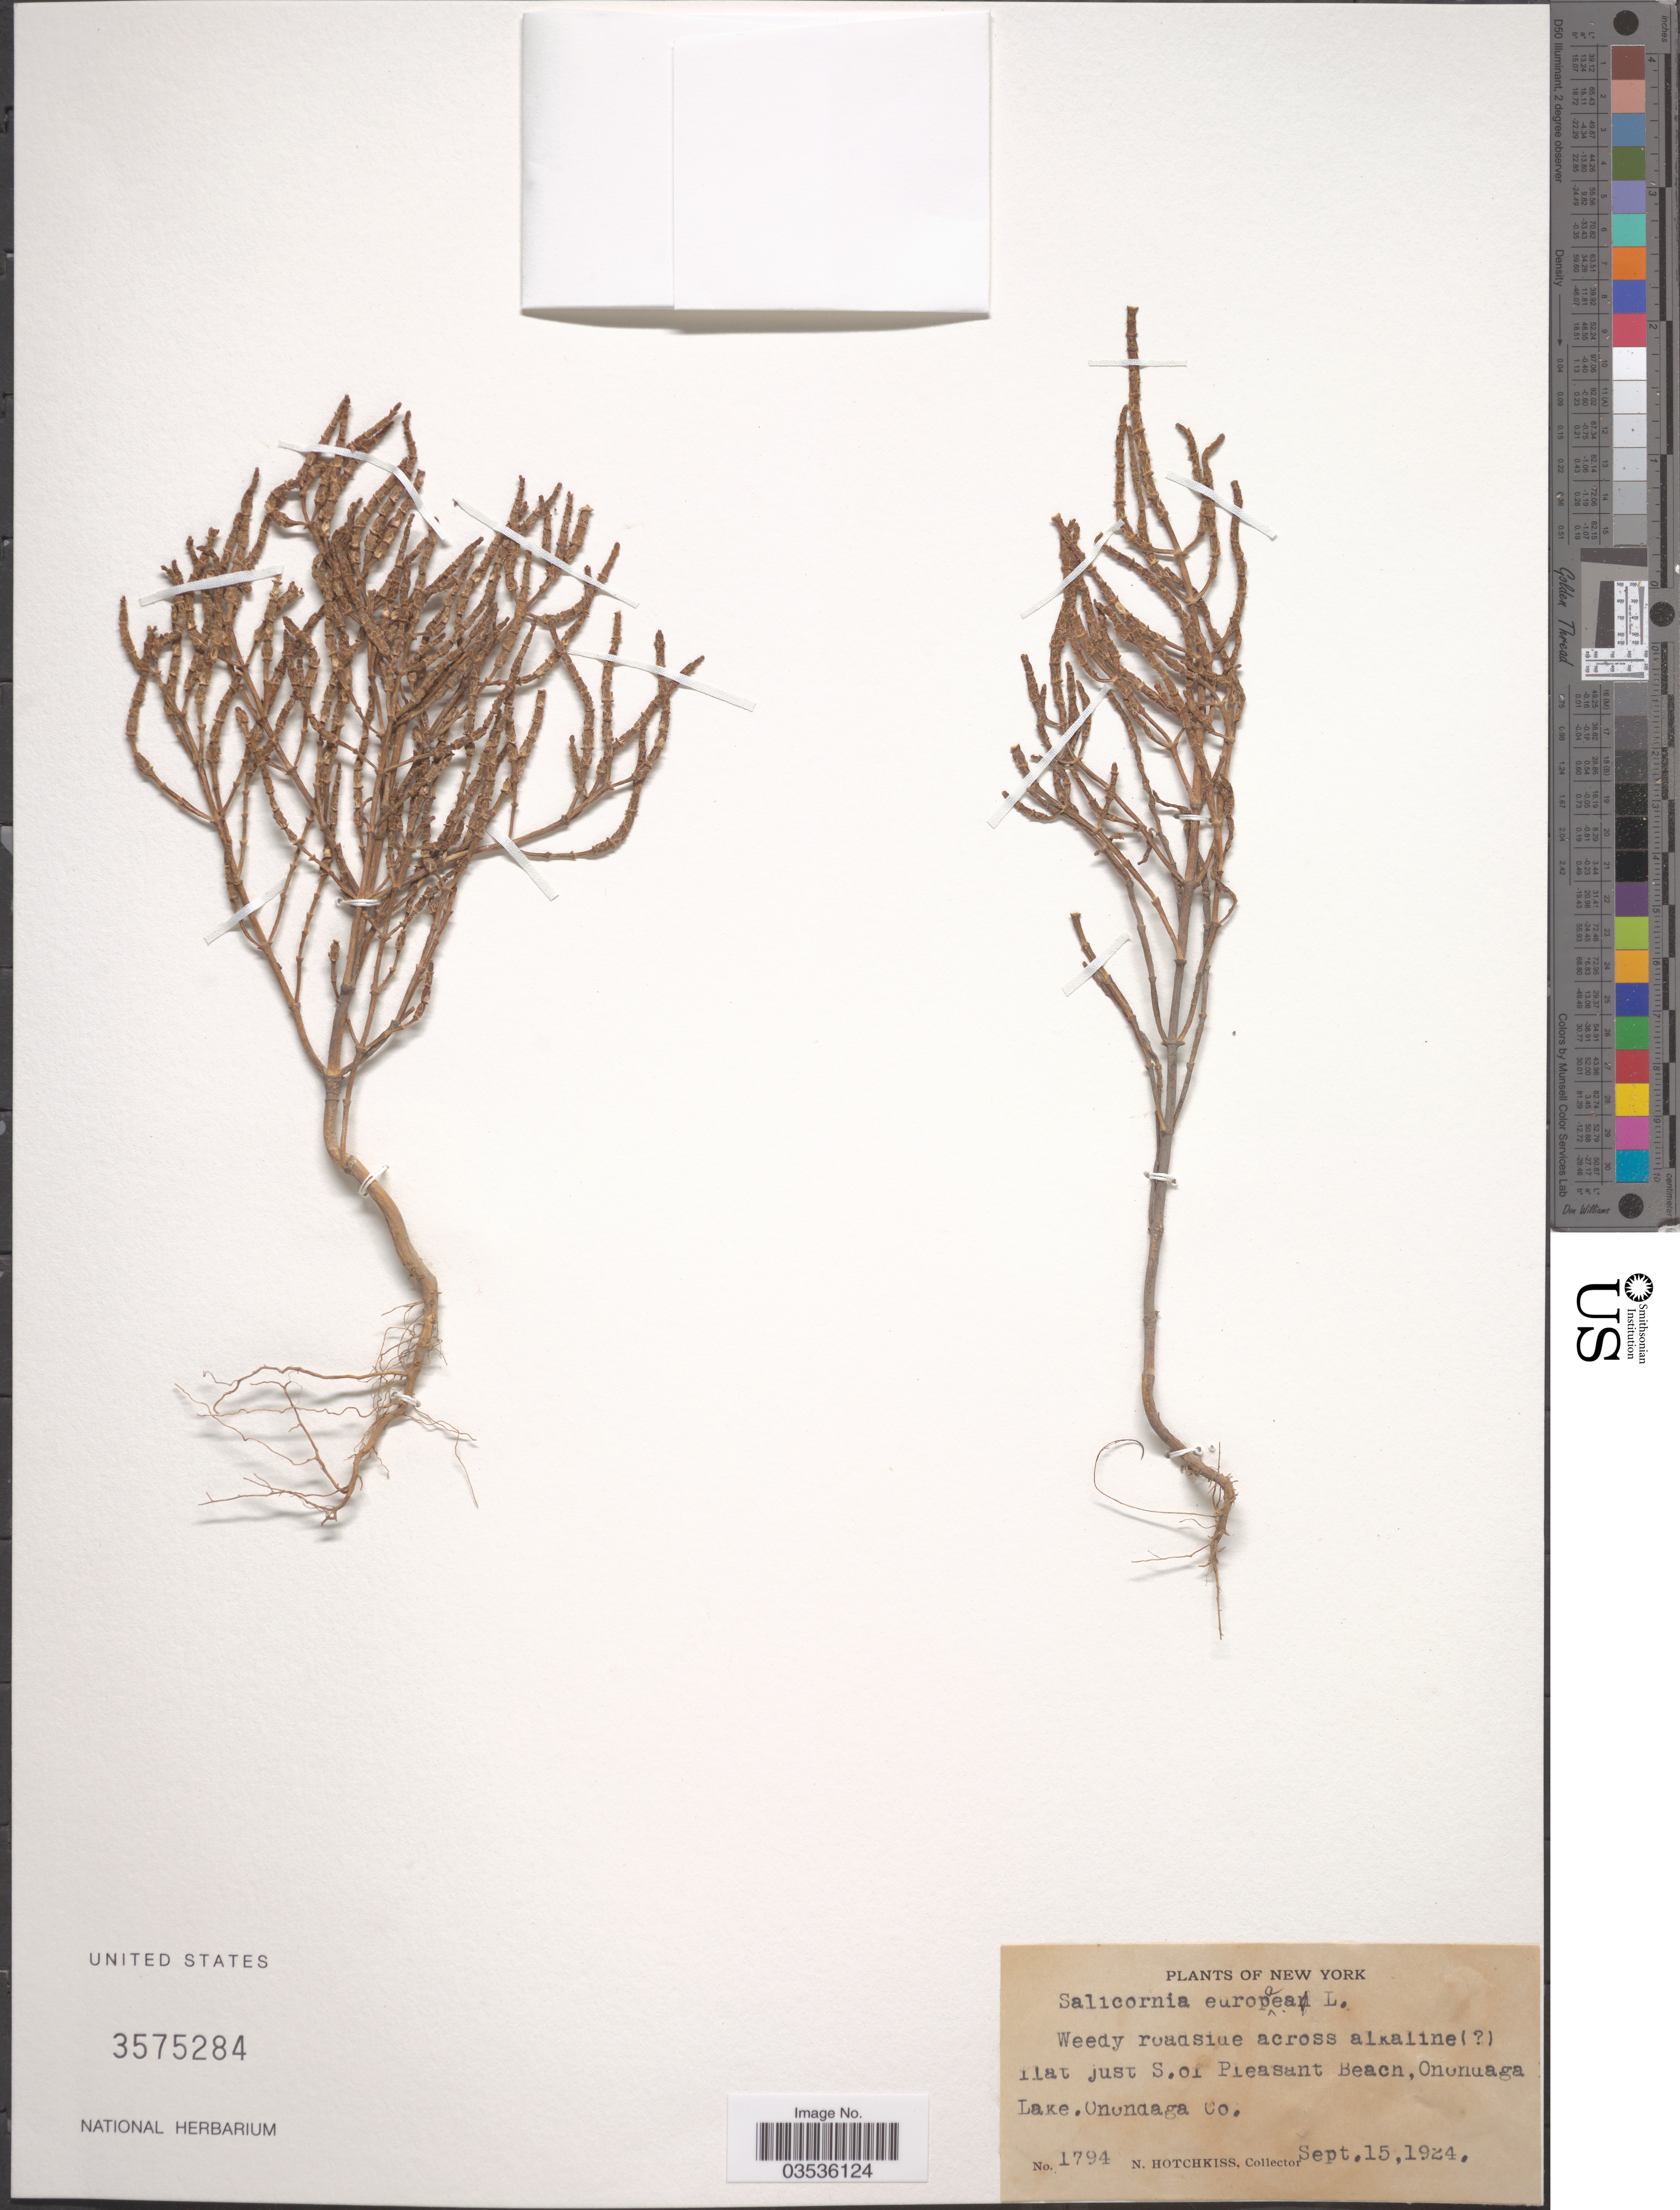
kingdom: Plantae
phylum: Tracheophyta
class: Magnoliopsida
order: Caryophyllales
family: Amaranthaceae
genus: Salicornia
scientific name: Salicornia europaea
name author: L.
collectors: N. Hotchkiss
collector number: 1794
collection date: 1924-09-15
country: United States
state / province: New York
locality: Just S. of Pleasant Beach, Onondaga Lake. Onondaga Co.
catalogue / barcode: US 3575284